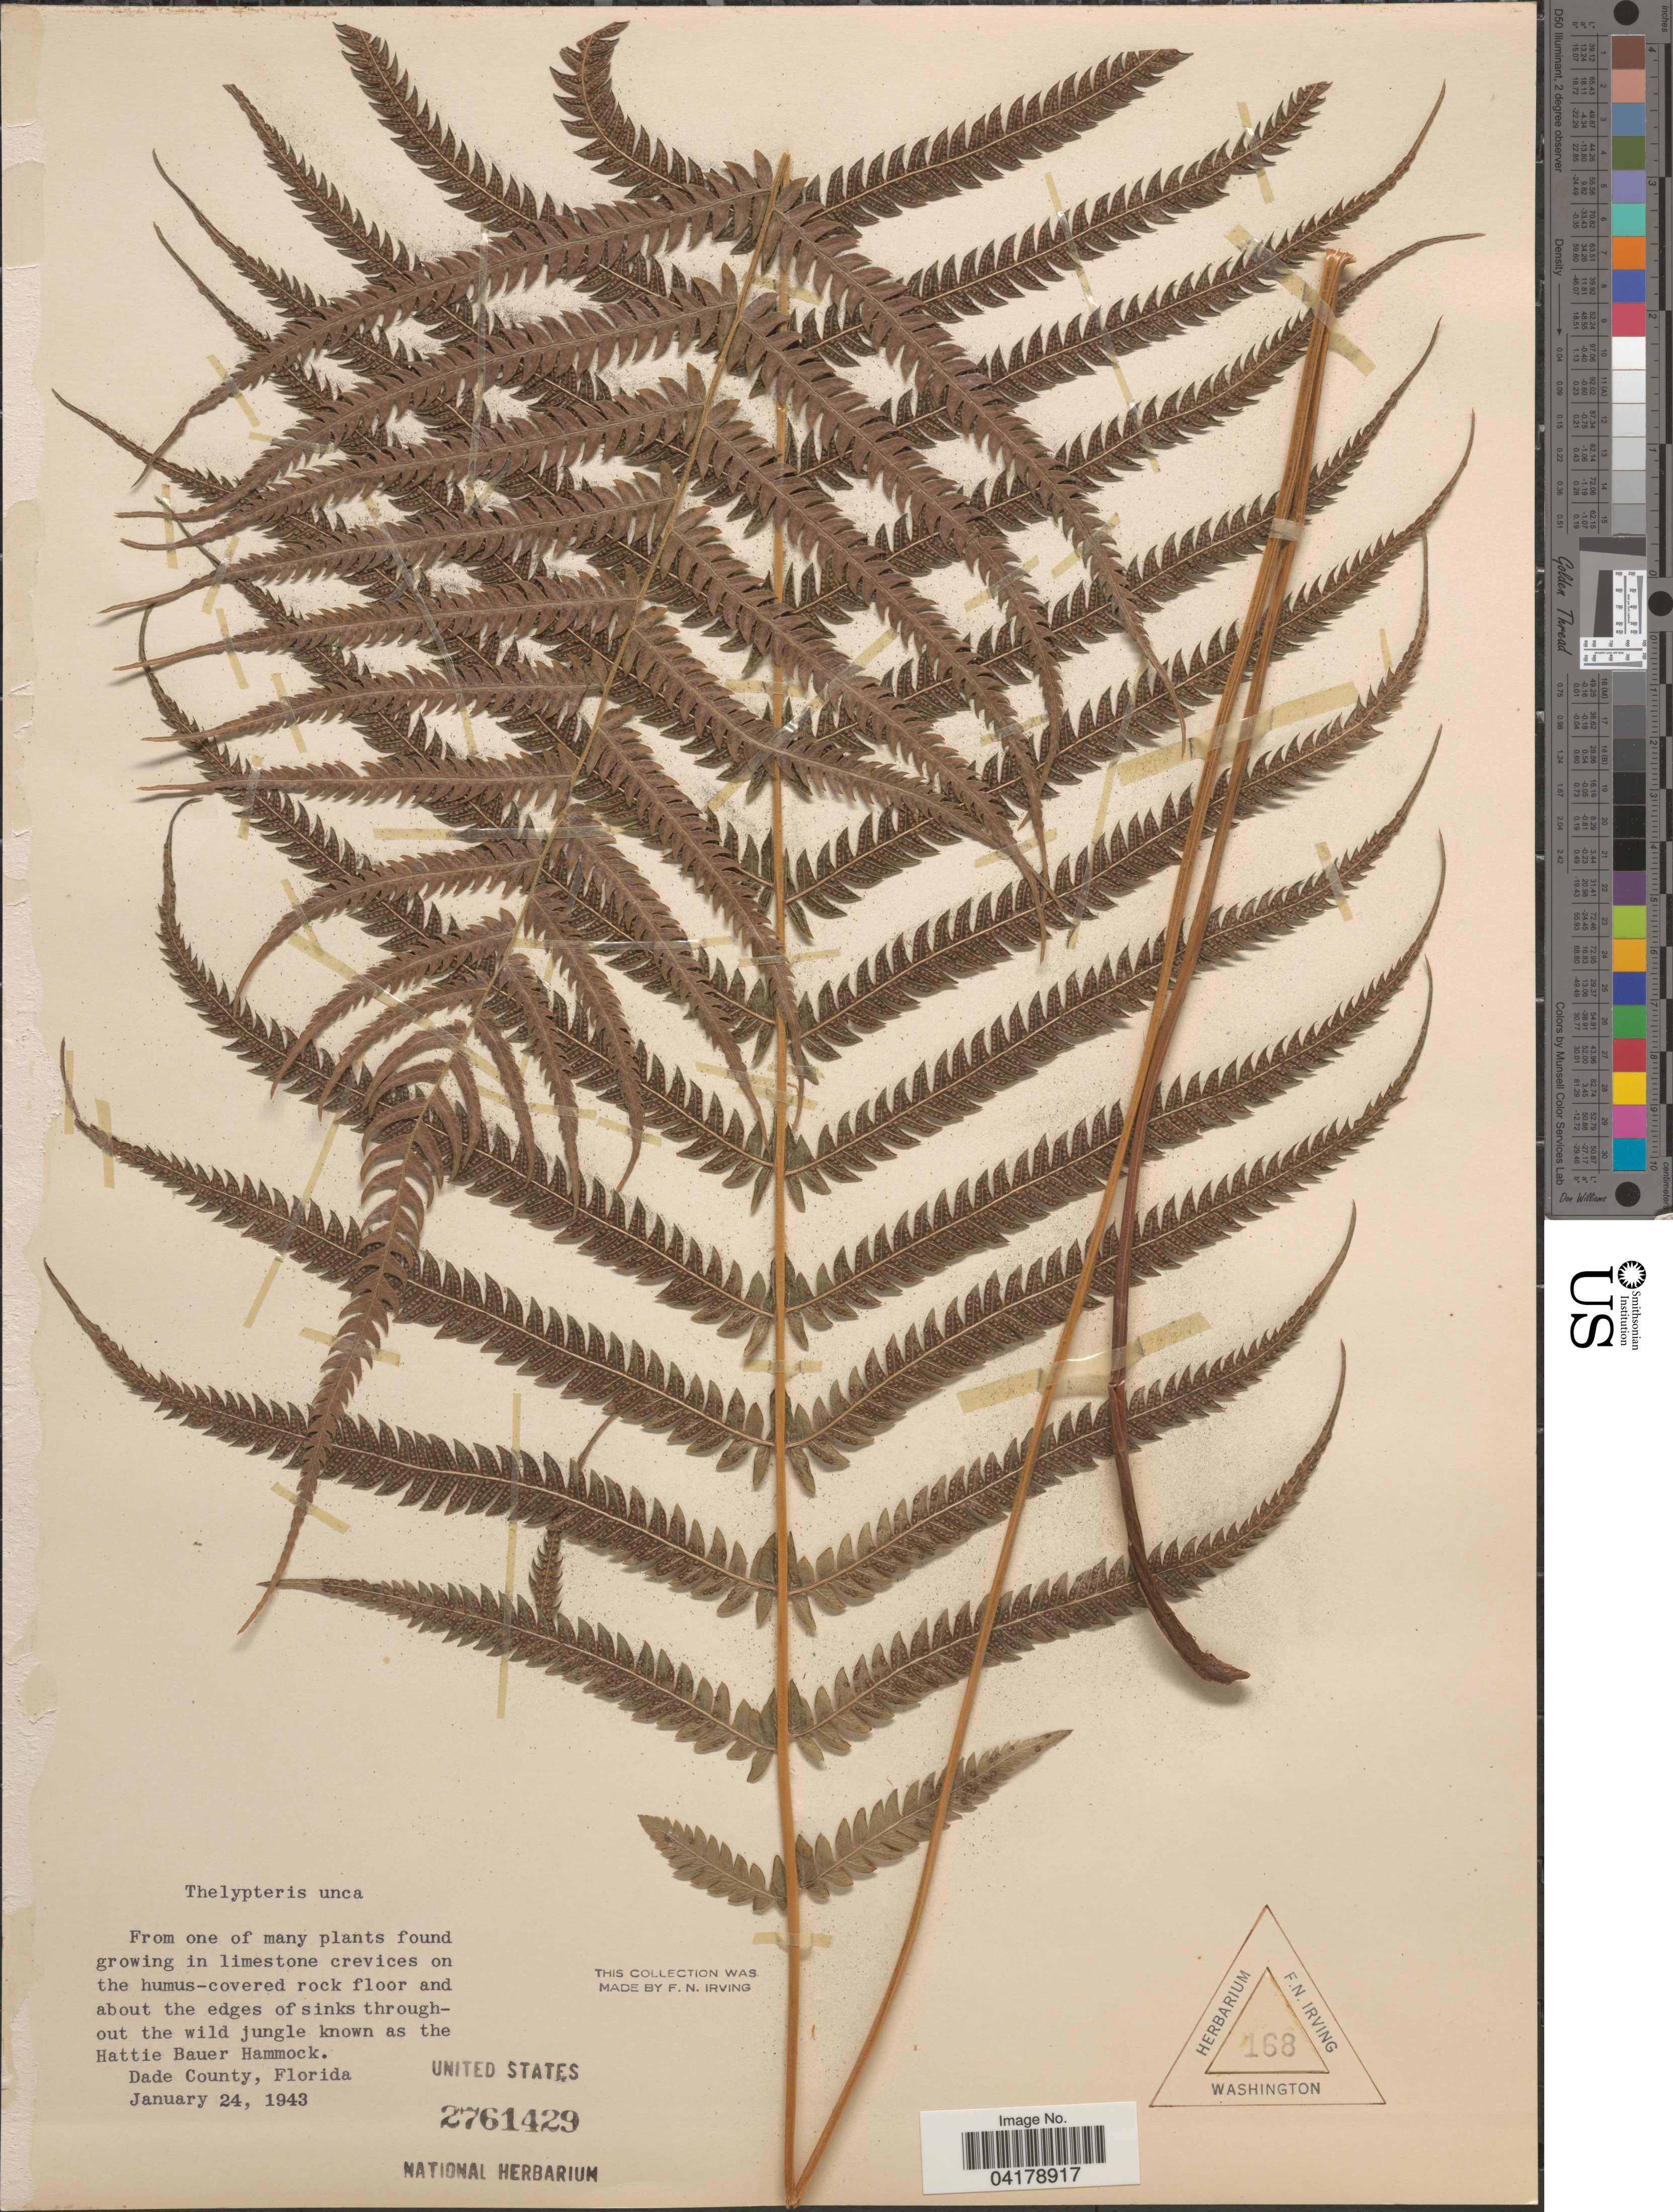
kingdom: Plantae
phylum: Tracheophyta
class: Polypodiopsida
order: Polypodiales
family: Thelypteridaceae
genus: Thelypteris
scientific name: Thelypteris unca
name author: R.P. St. John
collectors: F. Irving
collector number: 168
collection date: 1943-01-24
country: United States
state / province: Florida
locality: Out the wild jungle known as the Hattie Bauer Hammock. Dade County.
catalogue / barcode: US 2761429